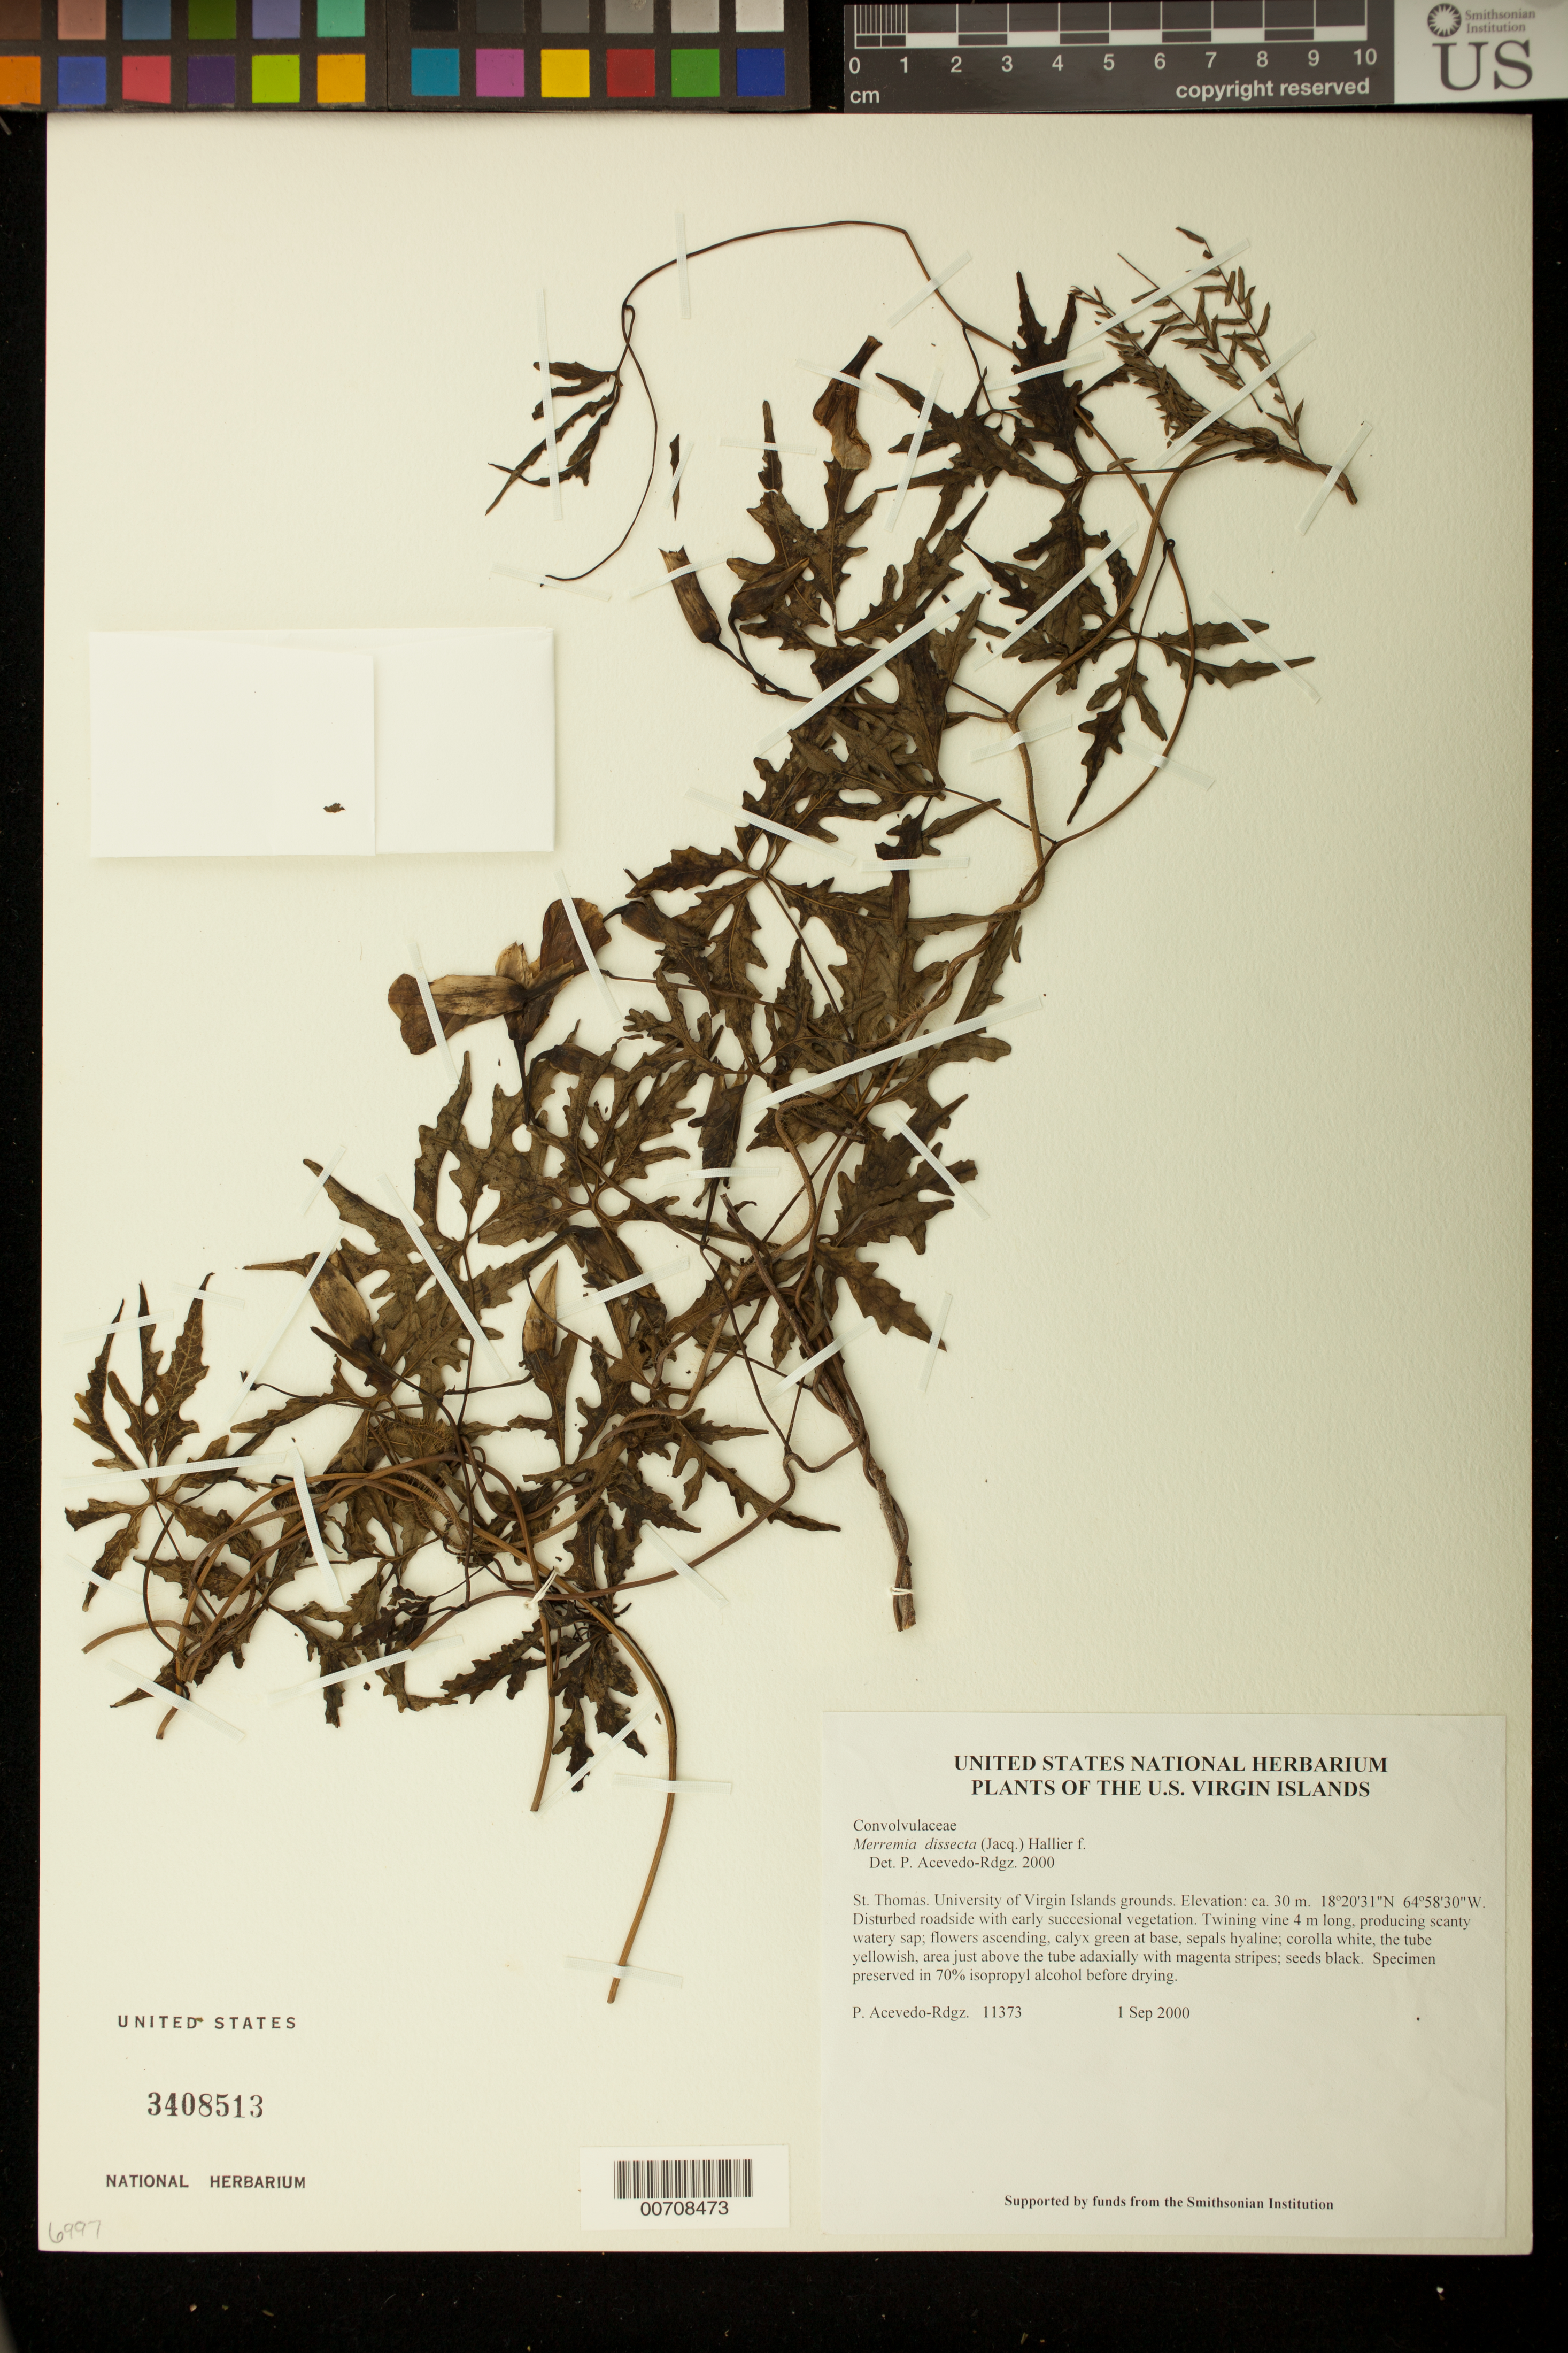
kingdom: Plantae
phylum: Tracheophyta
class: Magnoliopsida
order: Solanales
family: Convolvulaceae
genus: Distimake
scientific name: Distimake dissectus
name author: (Jacq.) A. R. Simões & Staples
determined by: Strong, Mark T., (BOT), Smithsonian Institution - National Museum of Natural History (UNITED STATES)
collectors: P. Acevedo-Rodr.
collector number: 11373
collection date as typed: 01 Sep 2000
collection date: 2000-09-01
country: U.S. Virgin Islands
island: St. Thomas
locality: University of Virgin Islands grounds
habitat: Disturbed roadside with early succesional vegetation.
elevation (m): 30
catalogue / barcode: US 3408513